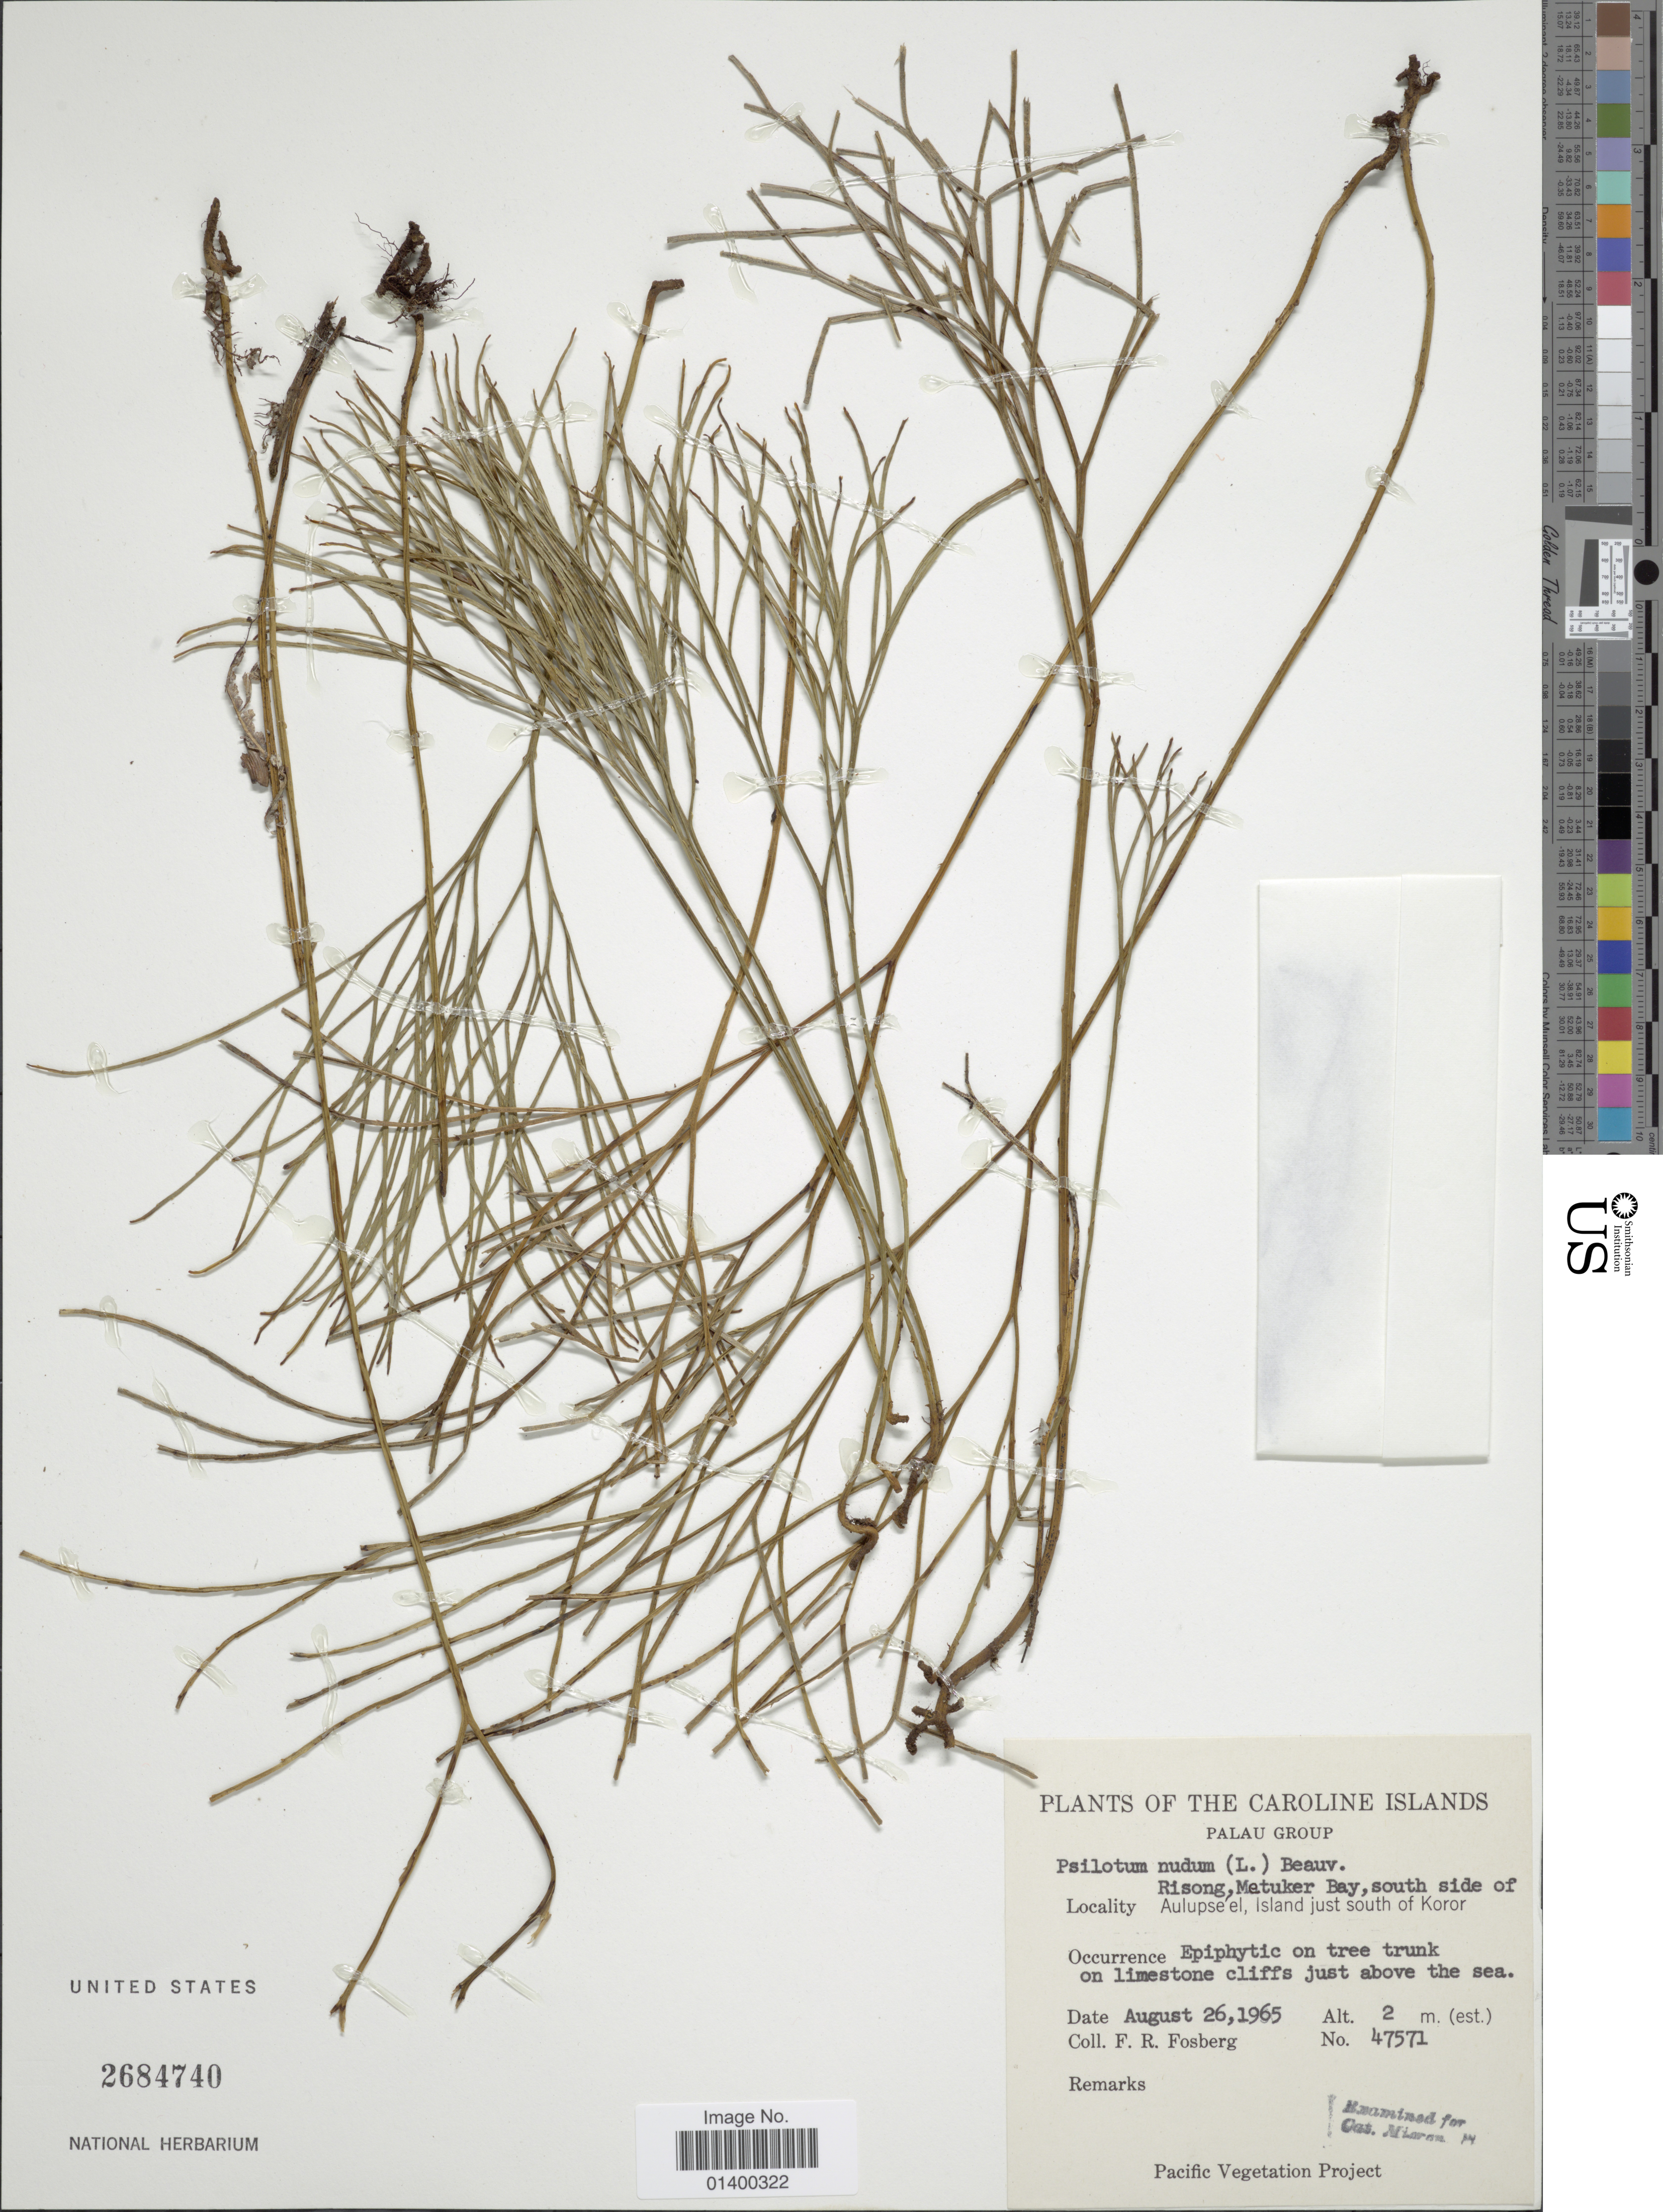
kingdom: Plantae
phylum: Tracheophyta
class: Polypodiopsida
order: Psilotales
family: Psilotaceae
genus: Psilotum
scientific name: Psilotum nudum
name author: (L.) P. Beauv.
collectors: F. R. Fosberg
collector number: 47571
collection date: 1965-08-26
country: Palau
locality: Caroline Islands, Palau group, Aulupseel, island just south of Koror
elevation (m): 2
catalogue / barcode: US 2684740